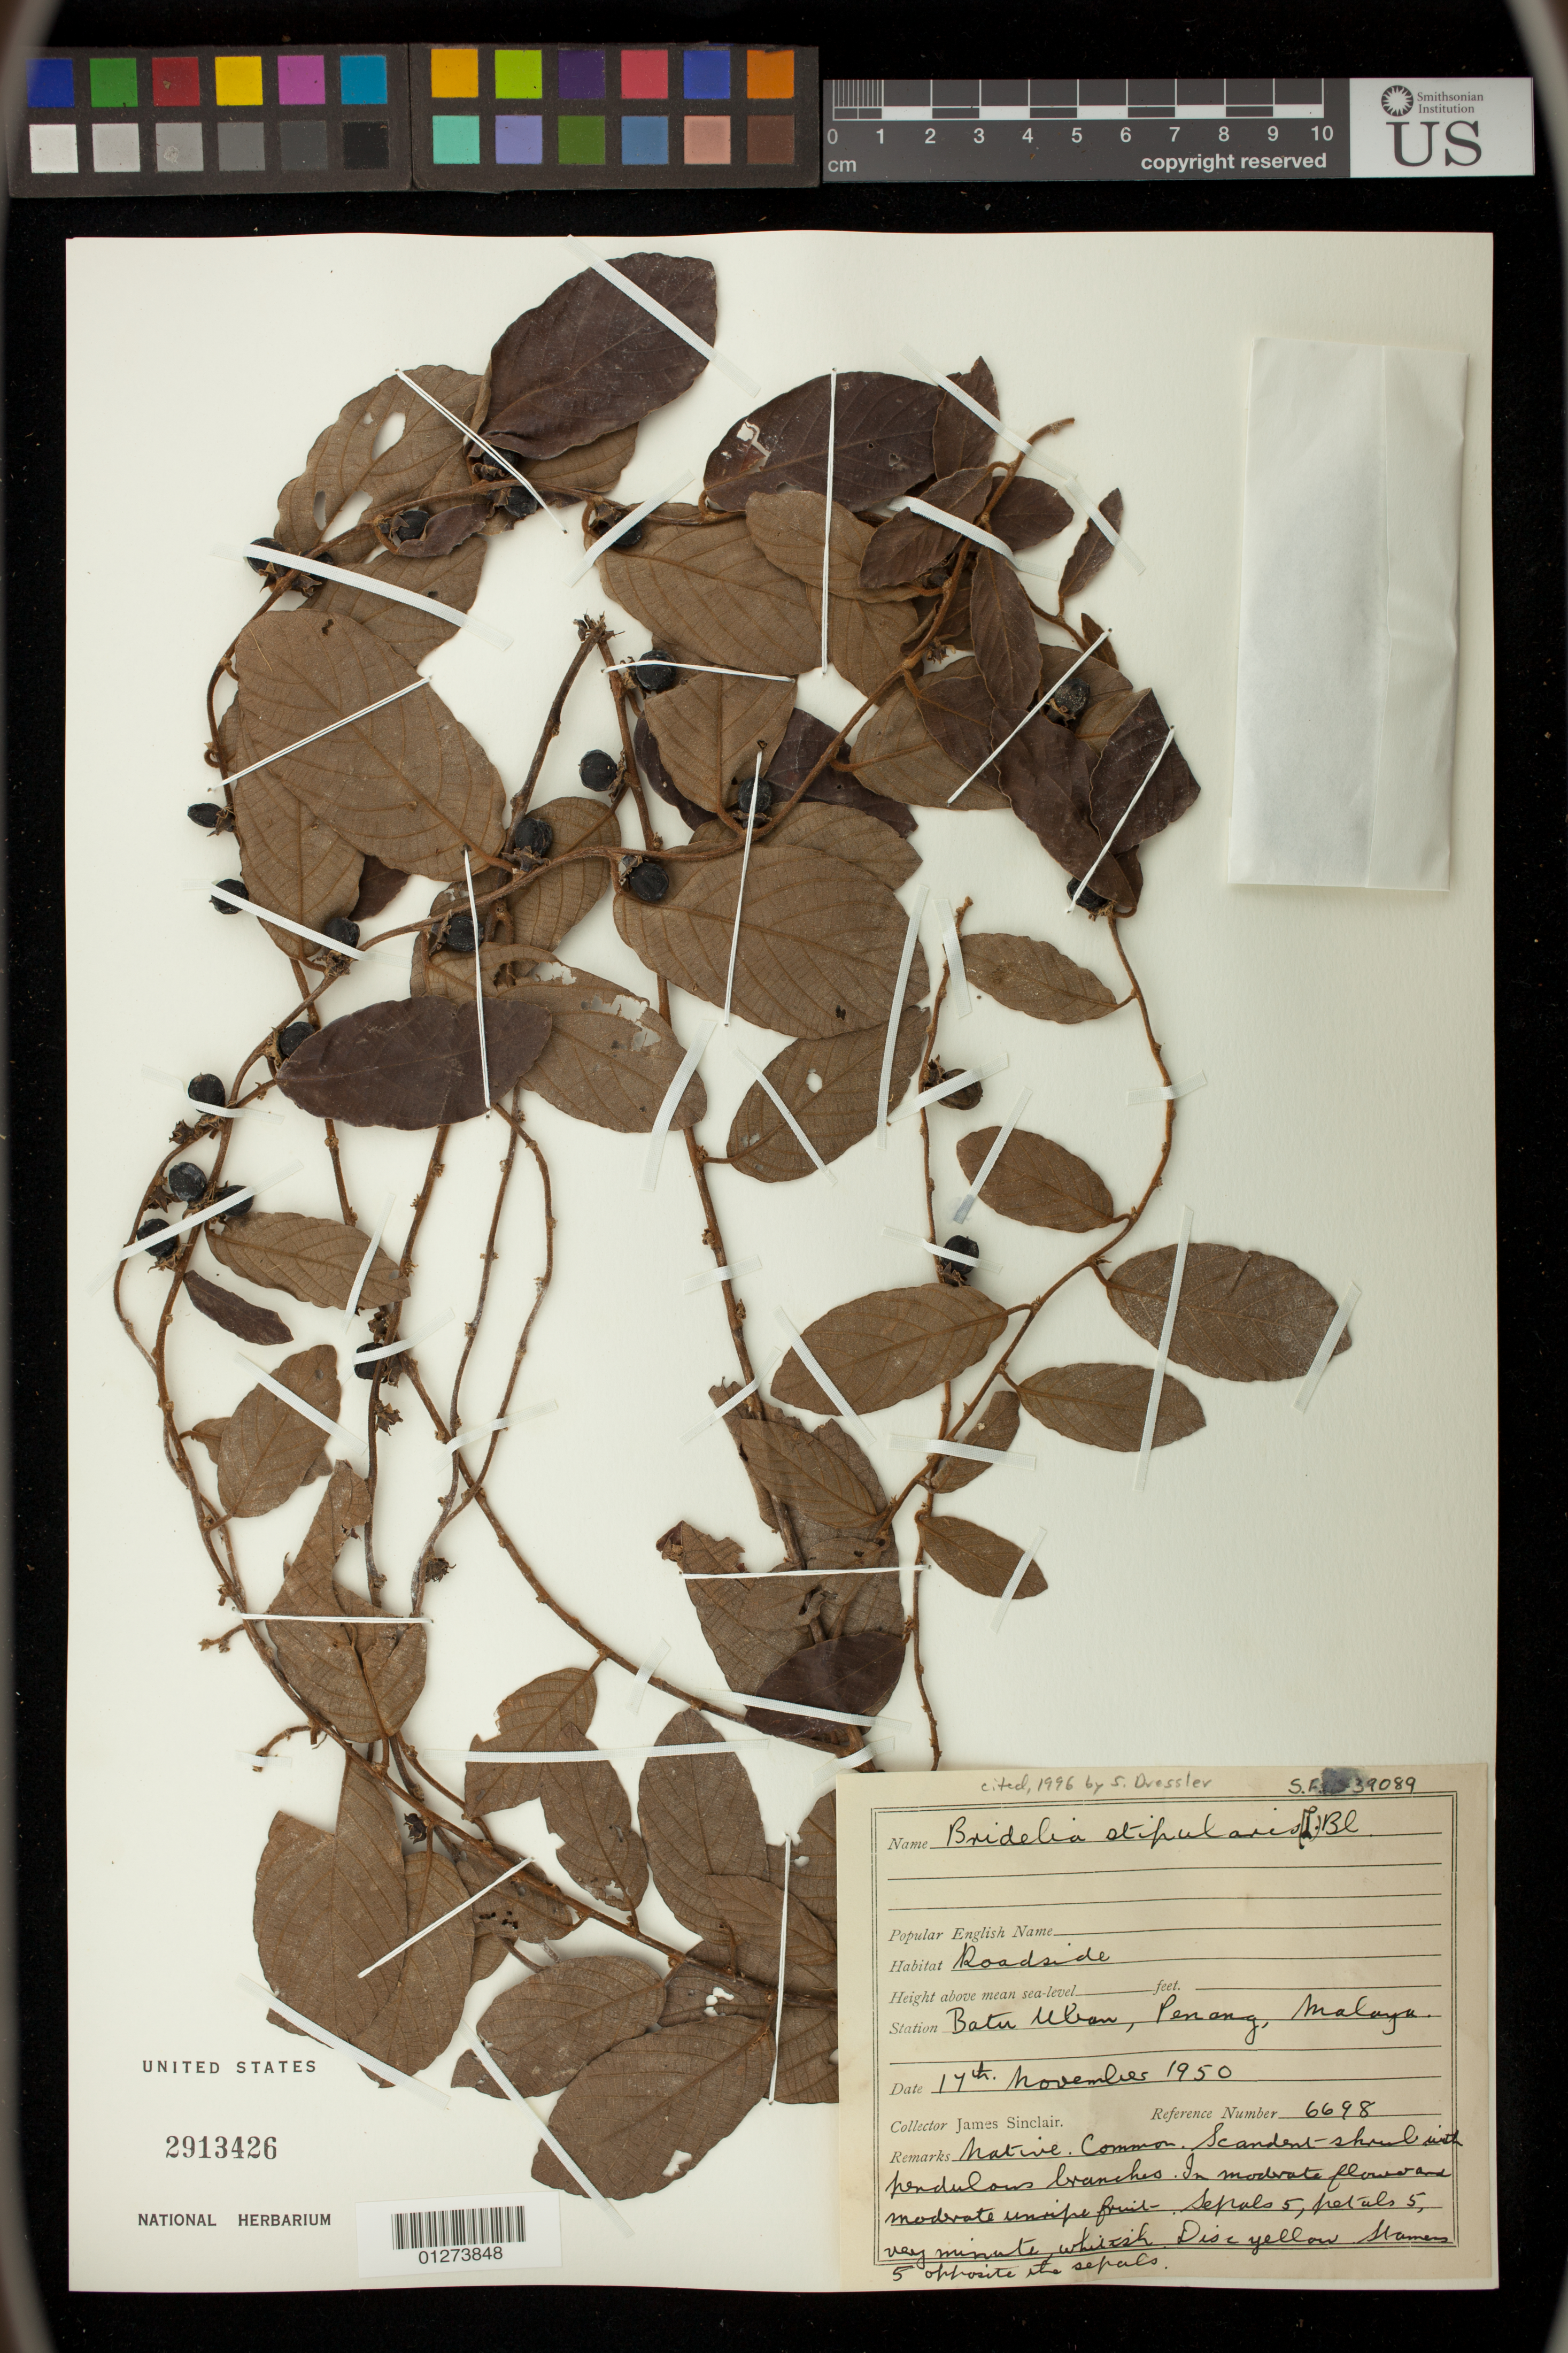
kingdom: Plantae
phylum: Tracheophyta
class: Magnoliopsida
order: Malpighiales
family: Phyllanthaceae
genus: Bridelia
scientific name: Bridelia stipularis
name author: (L.) Blume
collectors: J. Sinclair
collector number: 6698/39089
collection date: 1950-11-17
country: Malaysia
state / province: Pinang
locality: Batu Uban, Penang, Malaya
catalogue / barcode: US 2913426